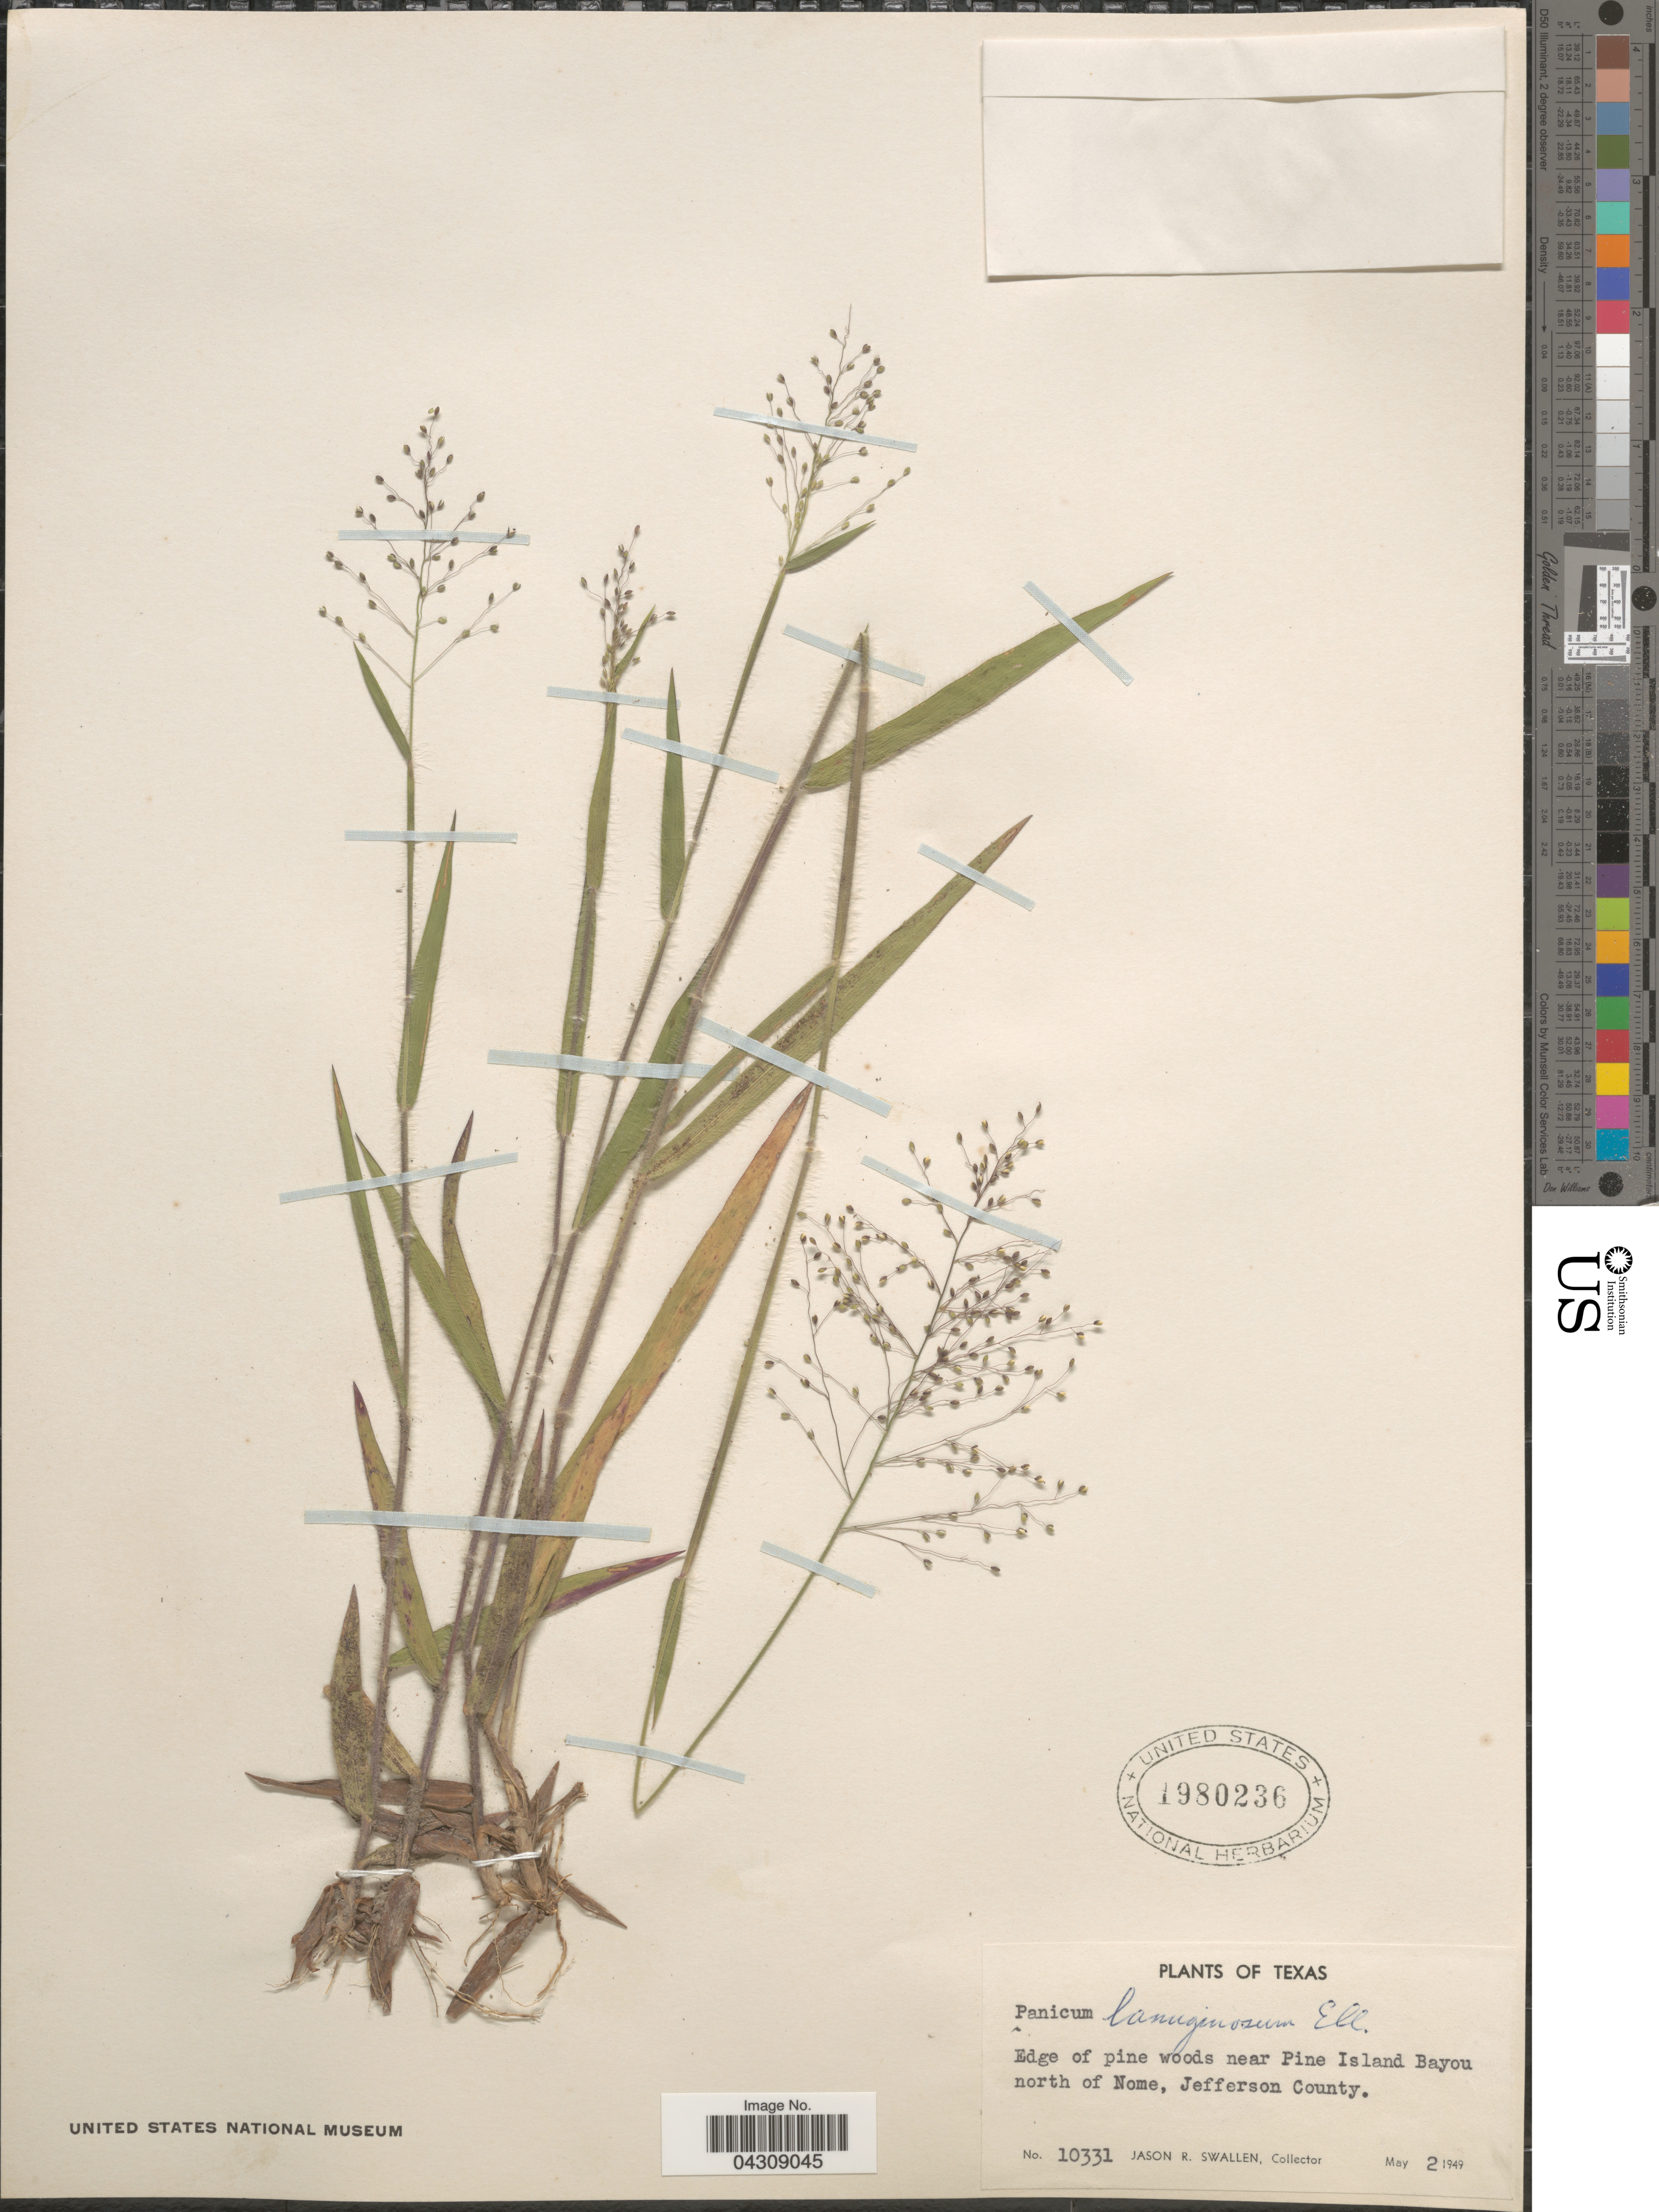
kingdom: Plantae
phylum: Tracheophyta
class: Liliopsida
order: Poales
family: Poaceae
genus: Dichanthelium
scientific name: Dichanthelium acuminatum var. acuminatum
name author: (Sw.) Gould & C.A. Clark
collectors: J. R. Swallen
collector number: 10331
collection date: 1949-05-02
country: United States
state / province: Texas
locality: Edge of pine woods near Pine Island Bayou north of Nome, Jefferson County.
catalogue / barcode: US 1980236